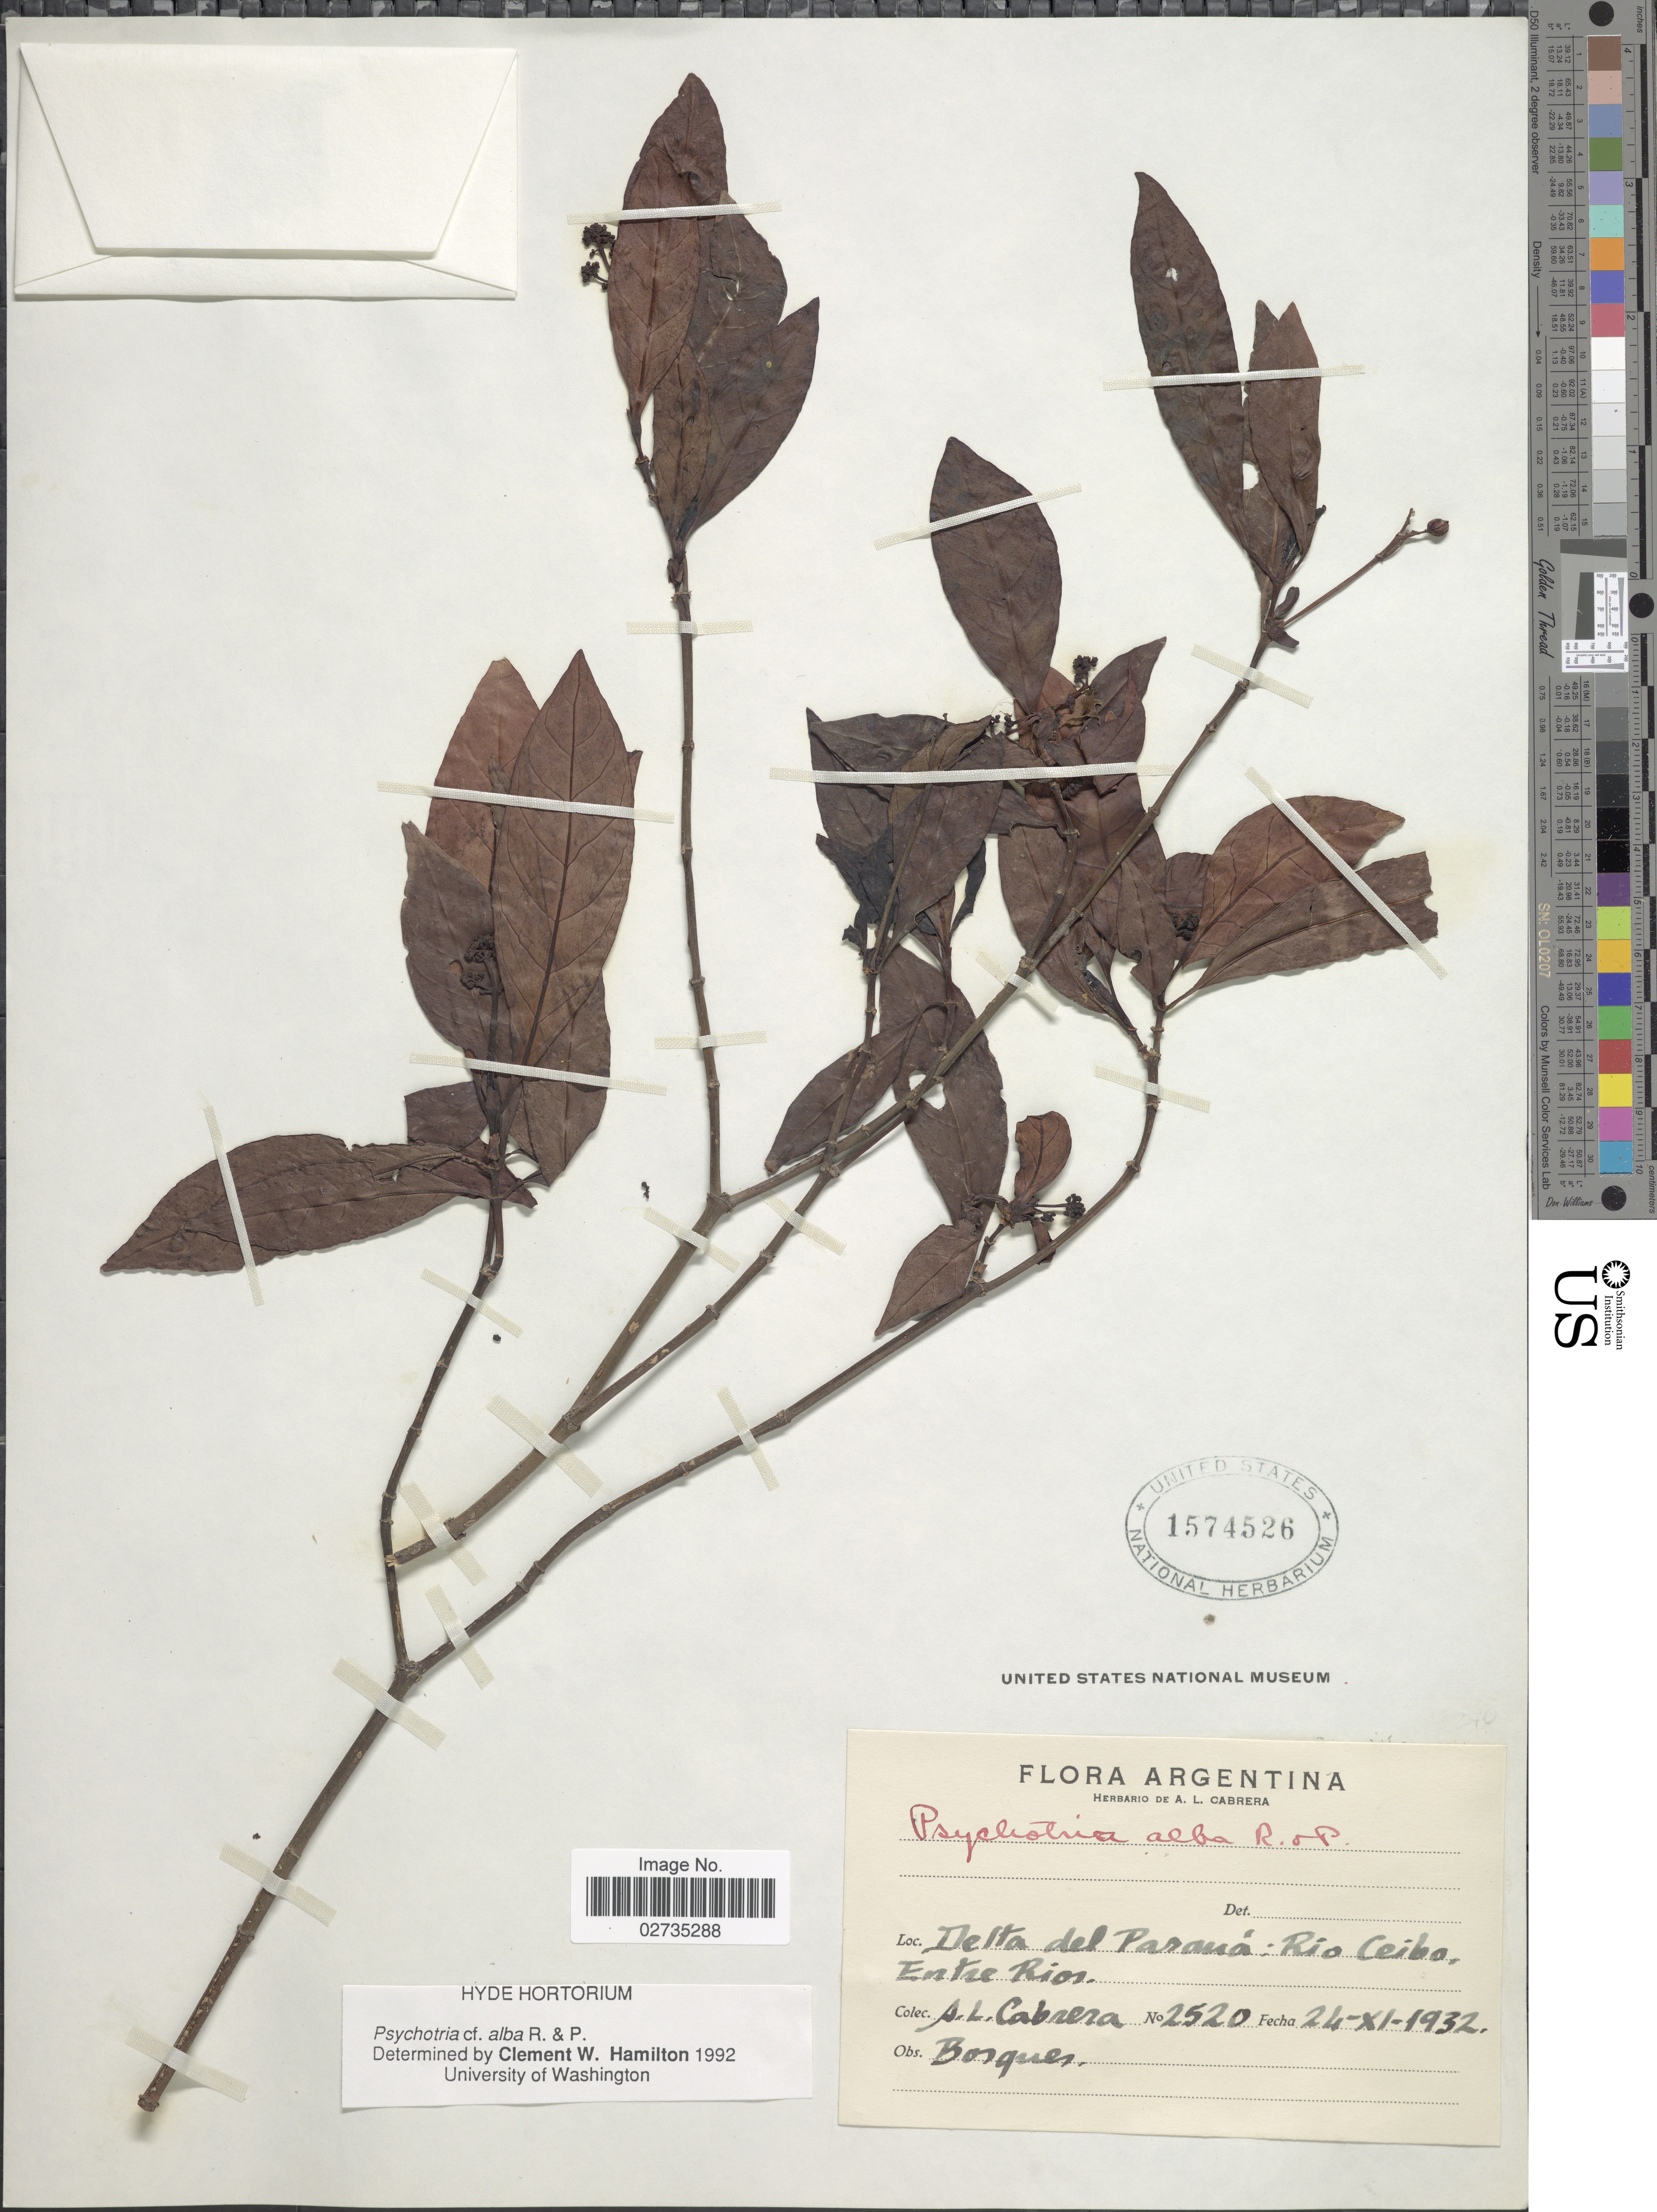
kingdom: Plantae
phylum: Tracheophyta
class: Magnoliopsida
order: Gentianales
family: Rubiaceae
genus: Psychotria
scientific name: Psychotria alba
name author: Ruiz & Pav.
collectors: A. L. Cabrera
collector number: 2520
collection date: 1932-11-24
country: Argentina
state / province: Entre Rios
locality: Delta del Parana, Rio Ceibo, Entre Rios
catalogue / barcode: US 1574526